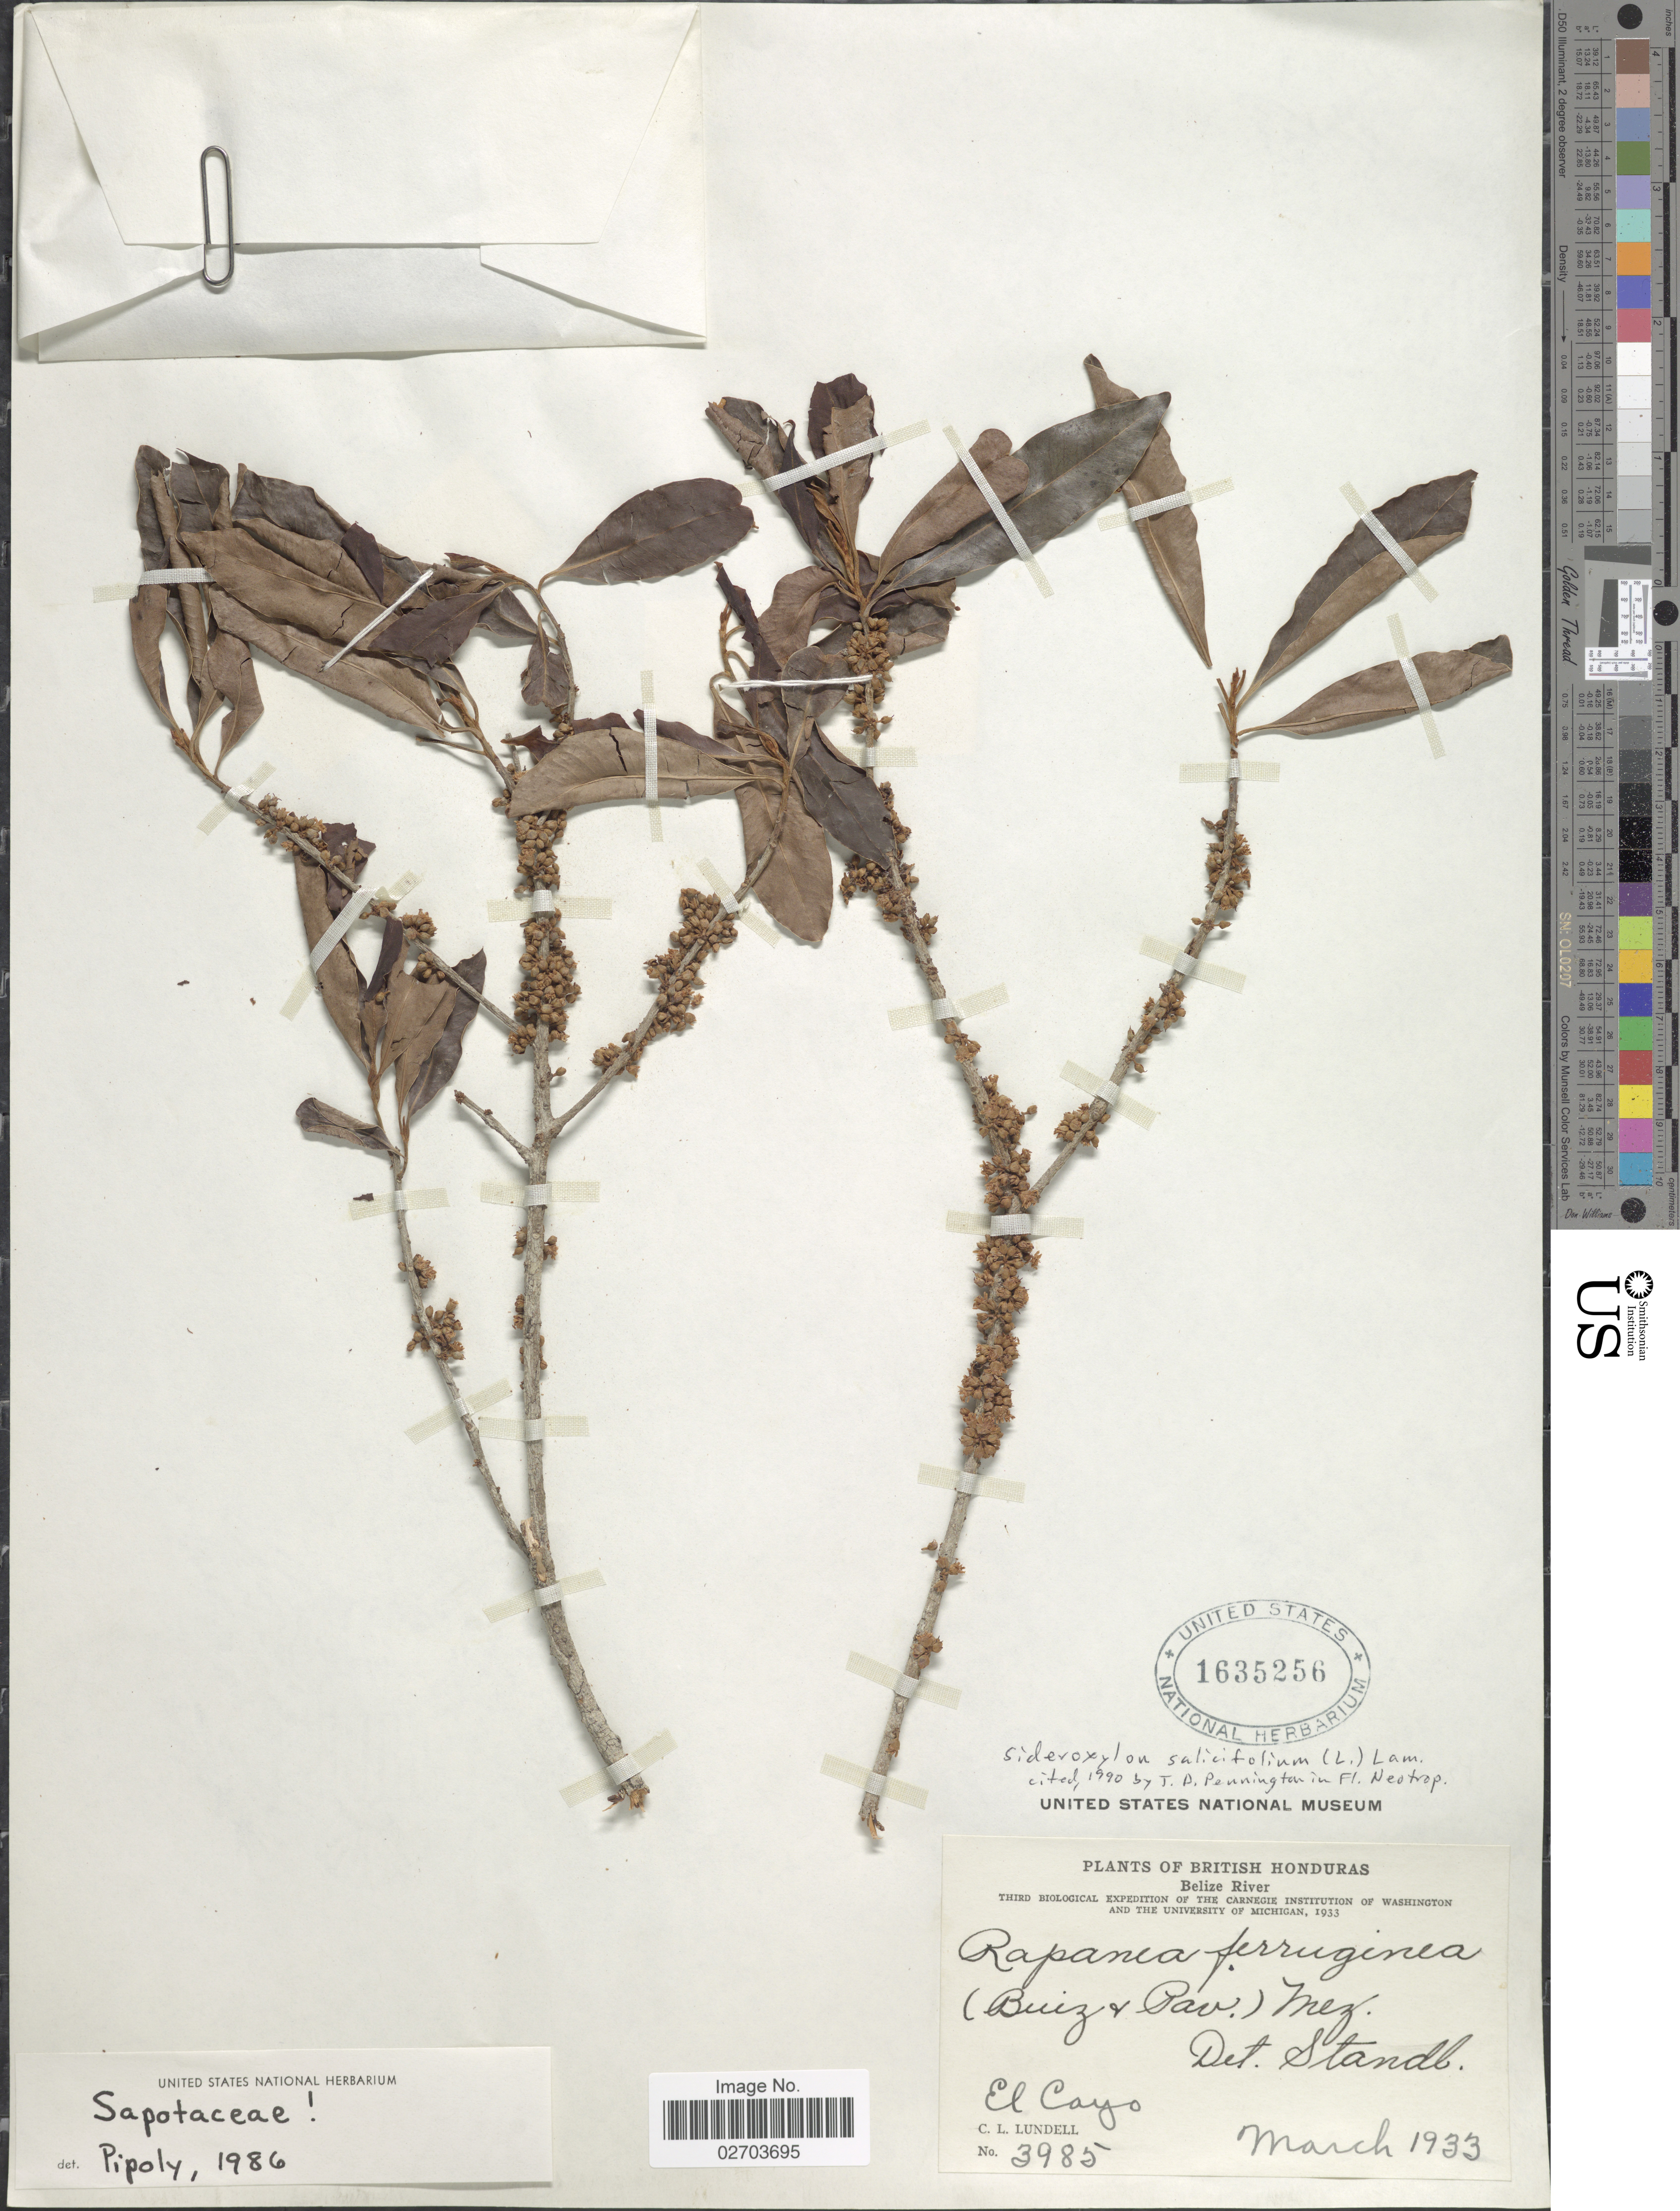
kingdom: Plantae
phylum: Tracheophyta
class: Magnoliopsida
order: Ericales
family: Sapotaceae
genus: Sideroxylon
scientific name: Sideroxylon salicifolium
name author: (L.) Lam.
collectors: C. L. Lundell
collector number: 3985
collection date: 1933-03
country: Belize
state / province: Cayo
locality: British Honduras, Belize River, El Cayo.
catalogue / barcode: US 1635256